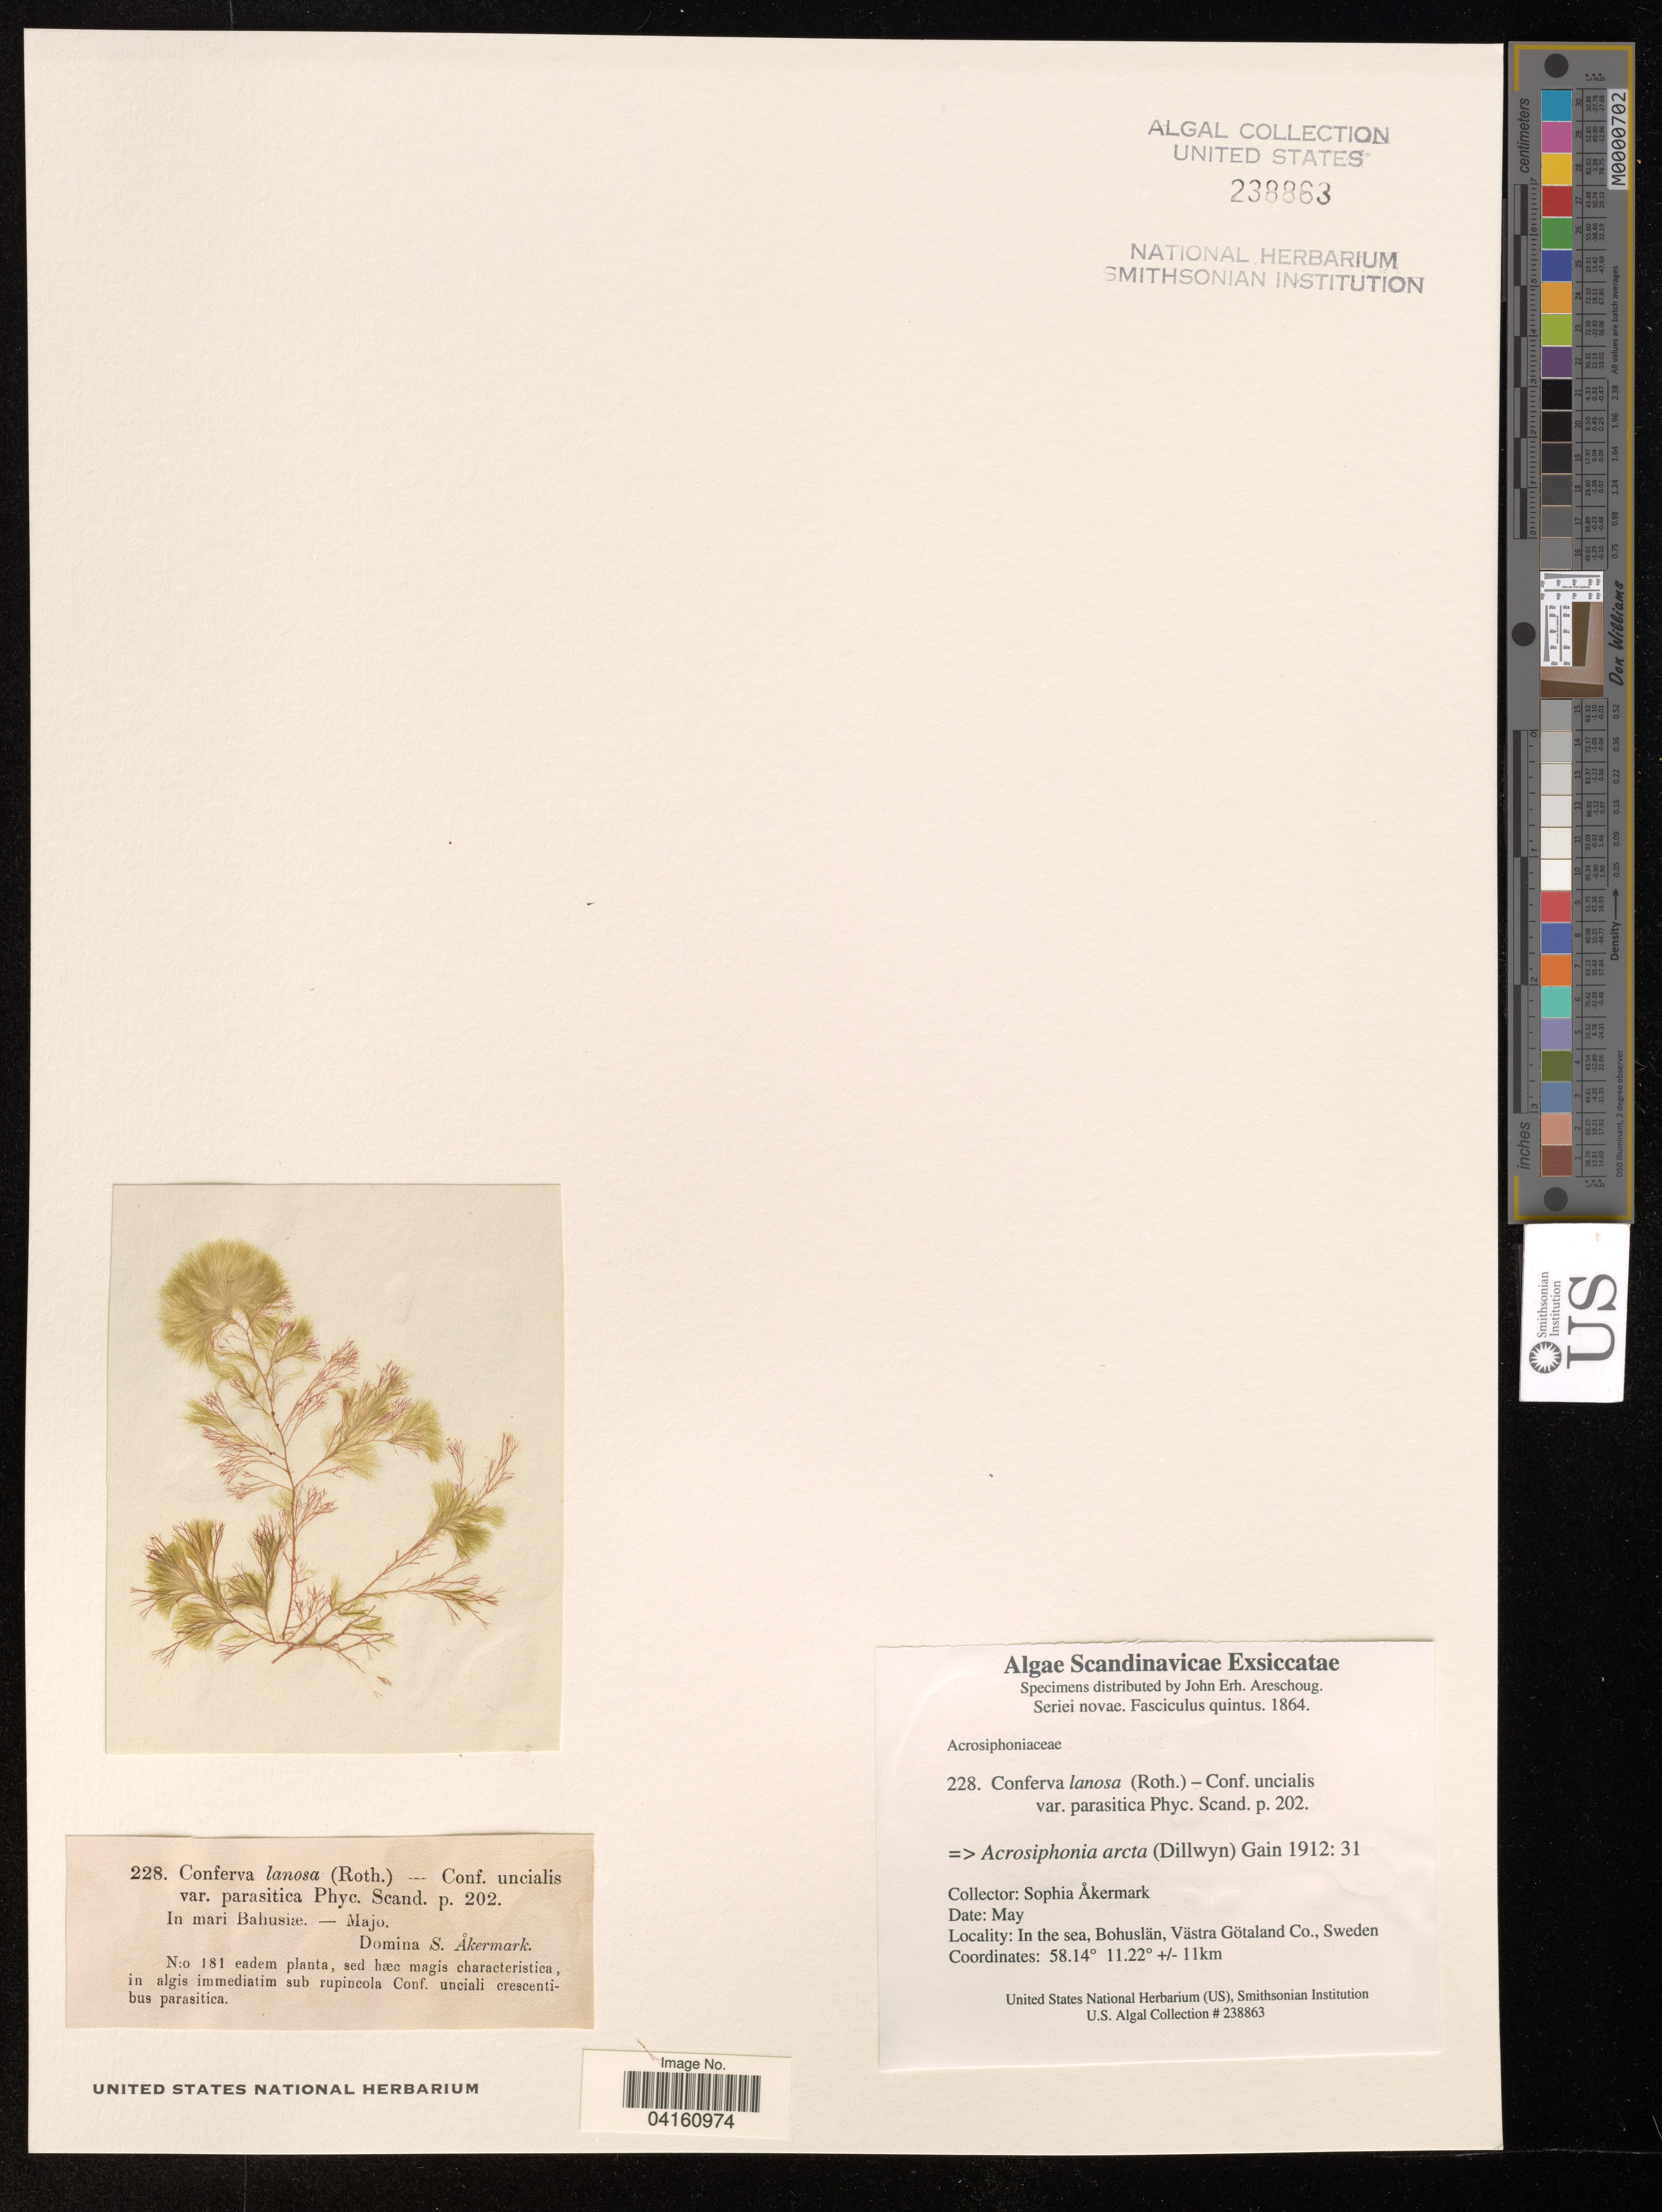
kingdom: Plantae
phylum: Chlorophyta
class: Ulvophyceae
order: Ulotrichales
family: Ulotrichaceae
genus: Acrosiphonia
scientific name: Acrosiphonia arcta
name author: (Dillwyn) Gain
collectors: S. Akermark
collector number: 228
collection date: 1864-05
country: Sweden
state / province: Västra Götaland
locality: In sea. Bohuslan.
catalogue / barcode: US 238863